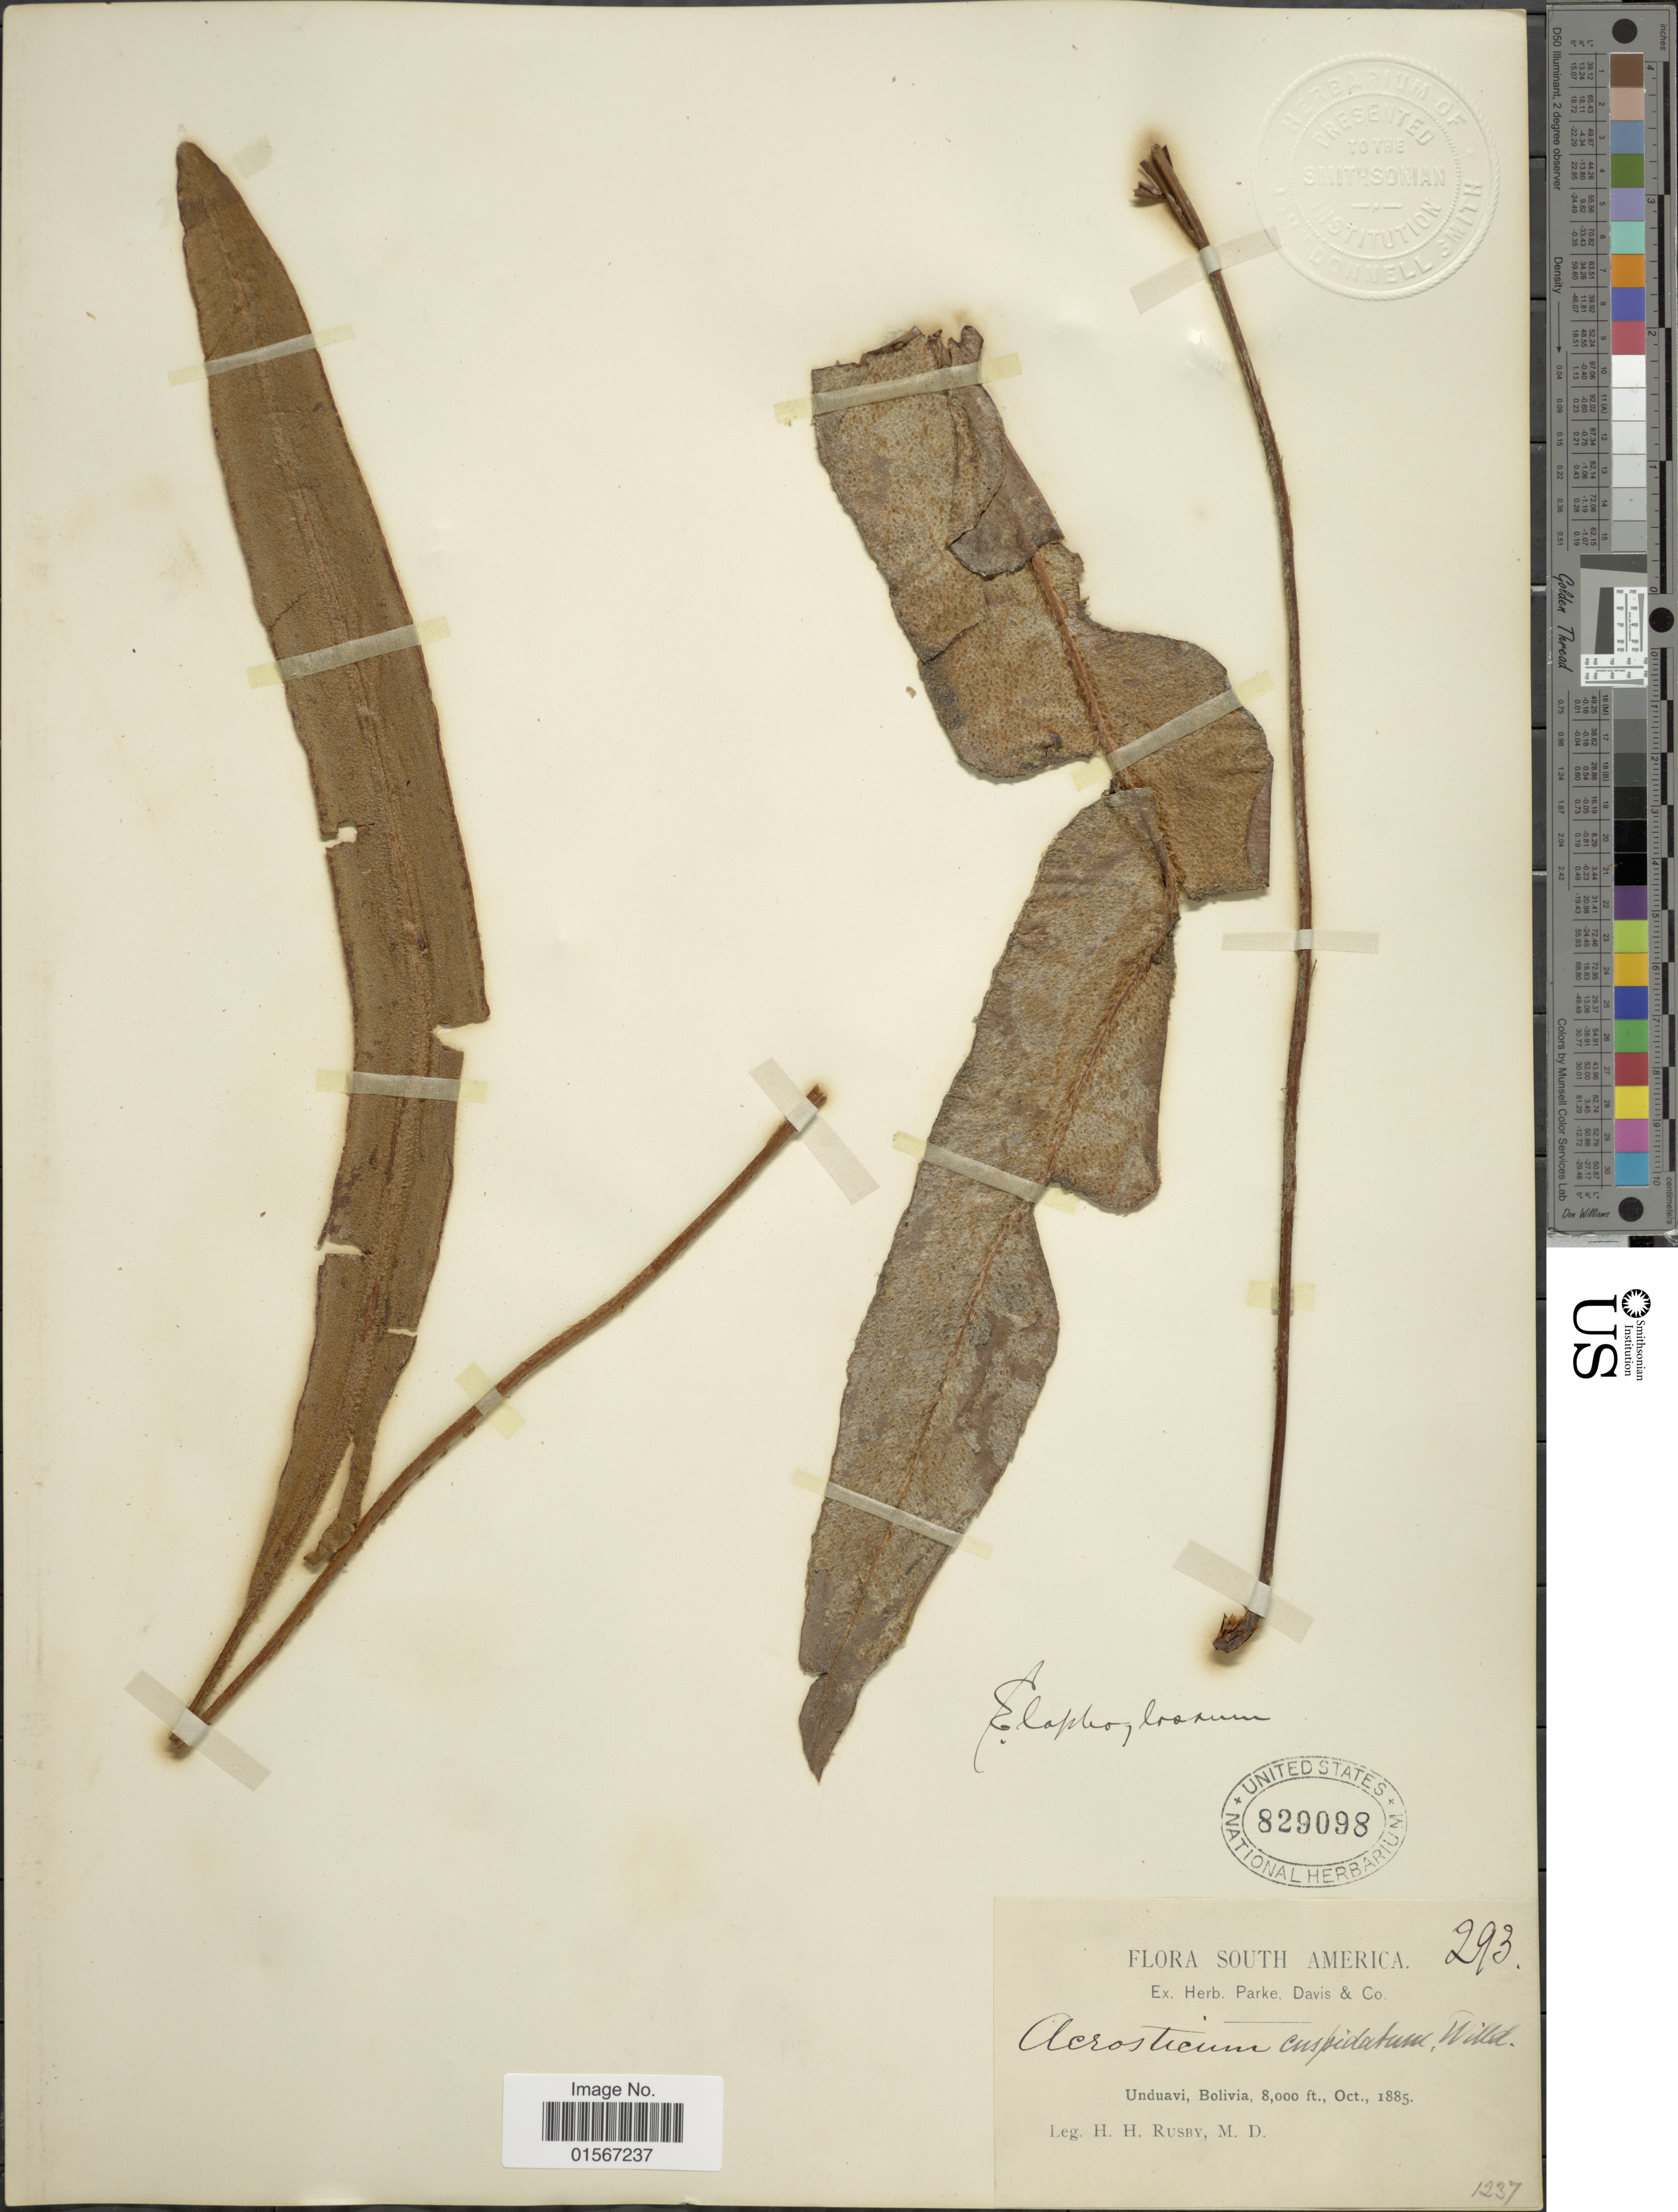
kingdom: Plantae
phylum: Tracheophyta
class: Polypodiopsida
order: Polypodiales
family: Dryopteridaceae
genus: Elaphoglossum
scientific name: Elaphoglossum orbignyanum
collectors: H. H. Rusby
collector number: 293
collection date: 1885-10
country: Bolivia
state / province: La Paz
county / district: Nor Yungas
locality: Unduavi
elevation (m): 2438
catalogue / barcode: US 829098